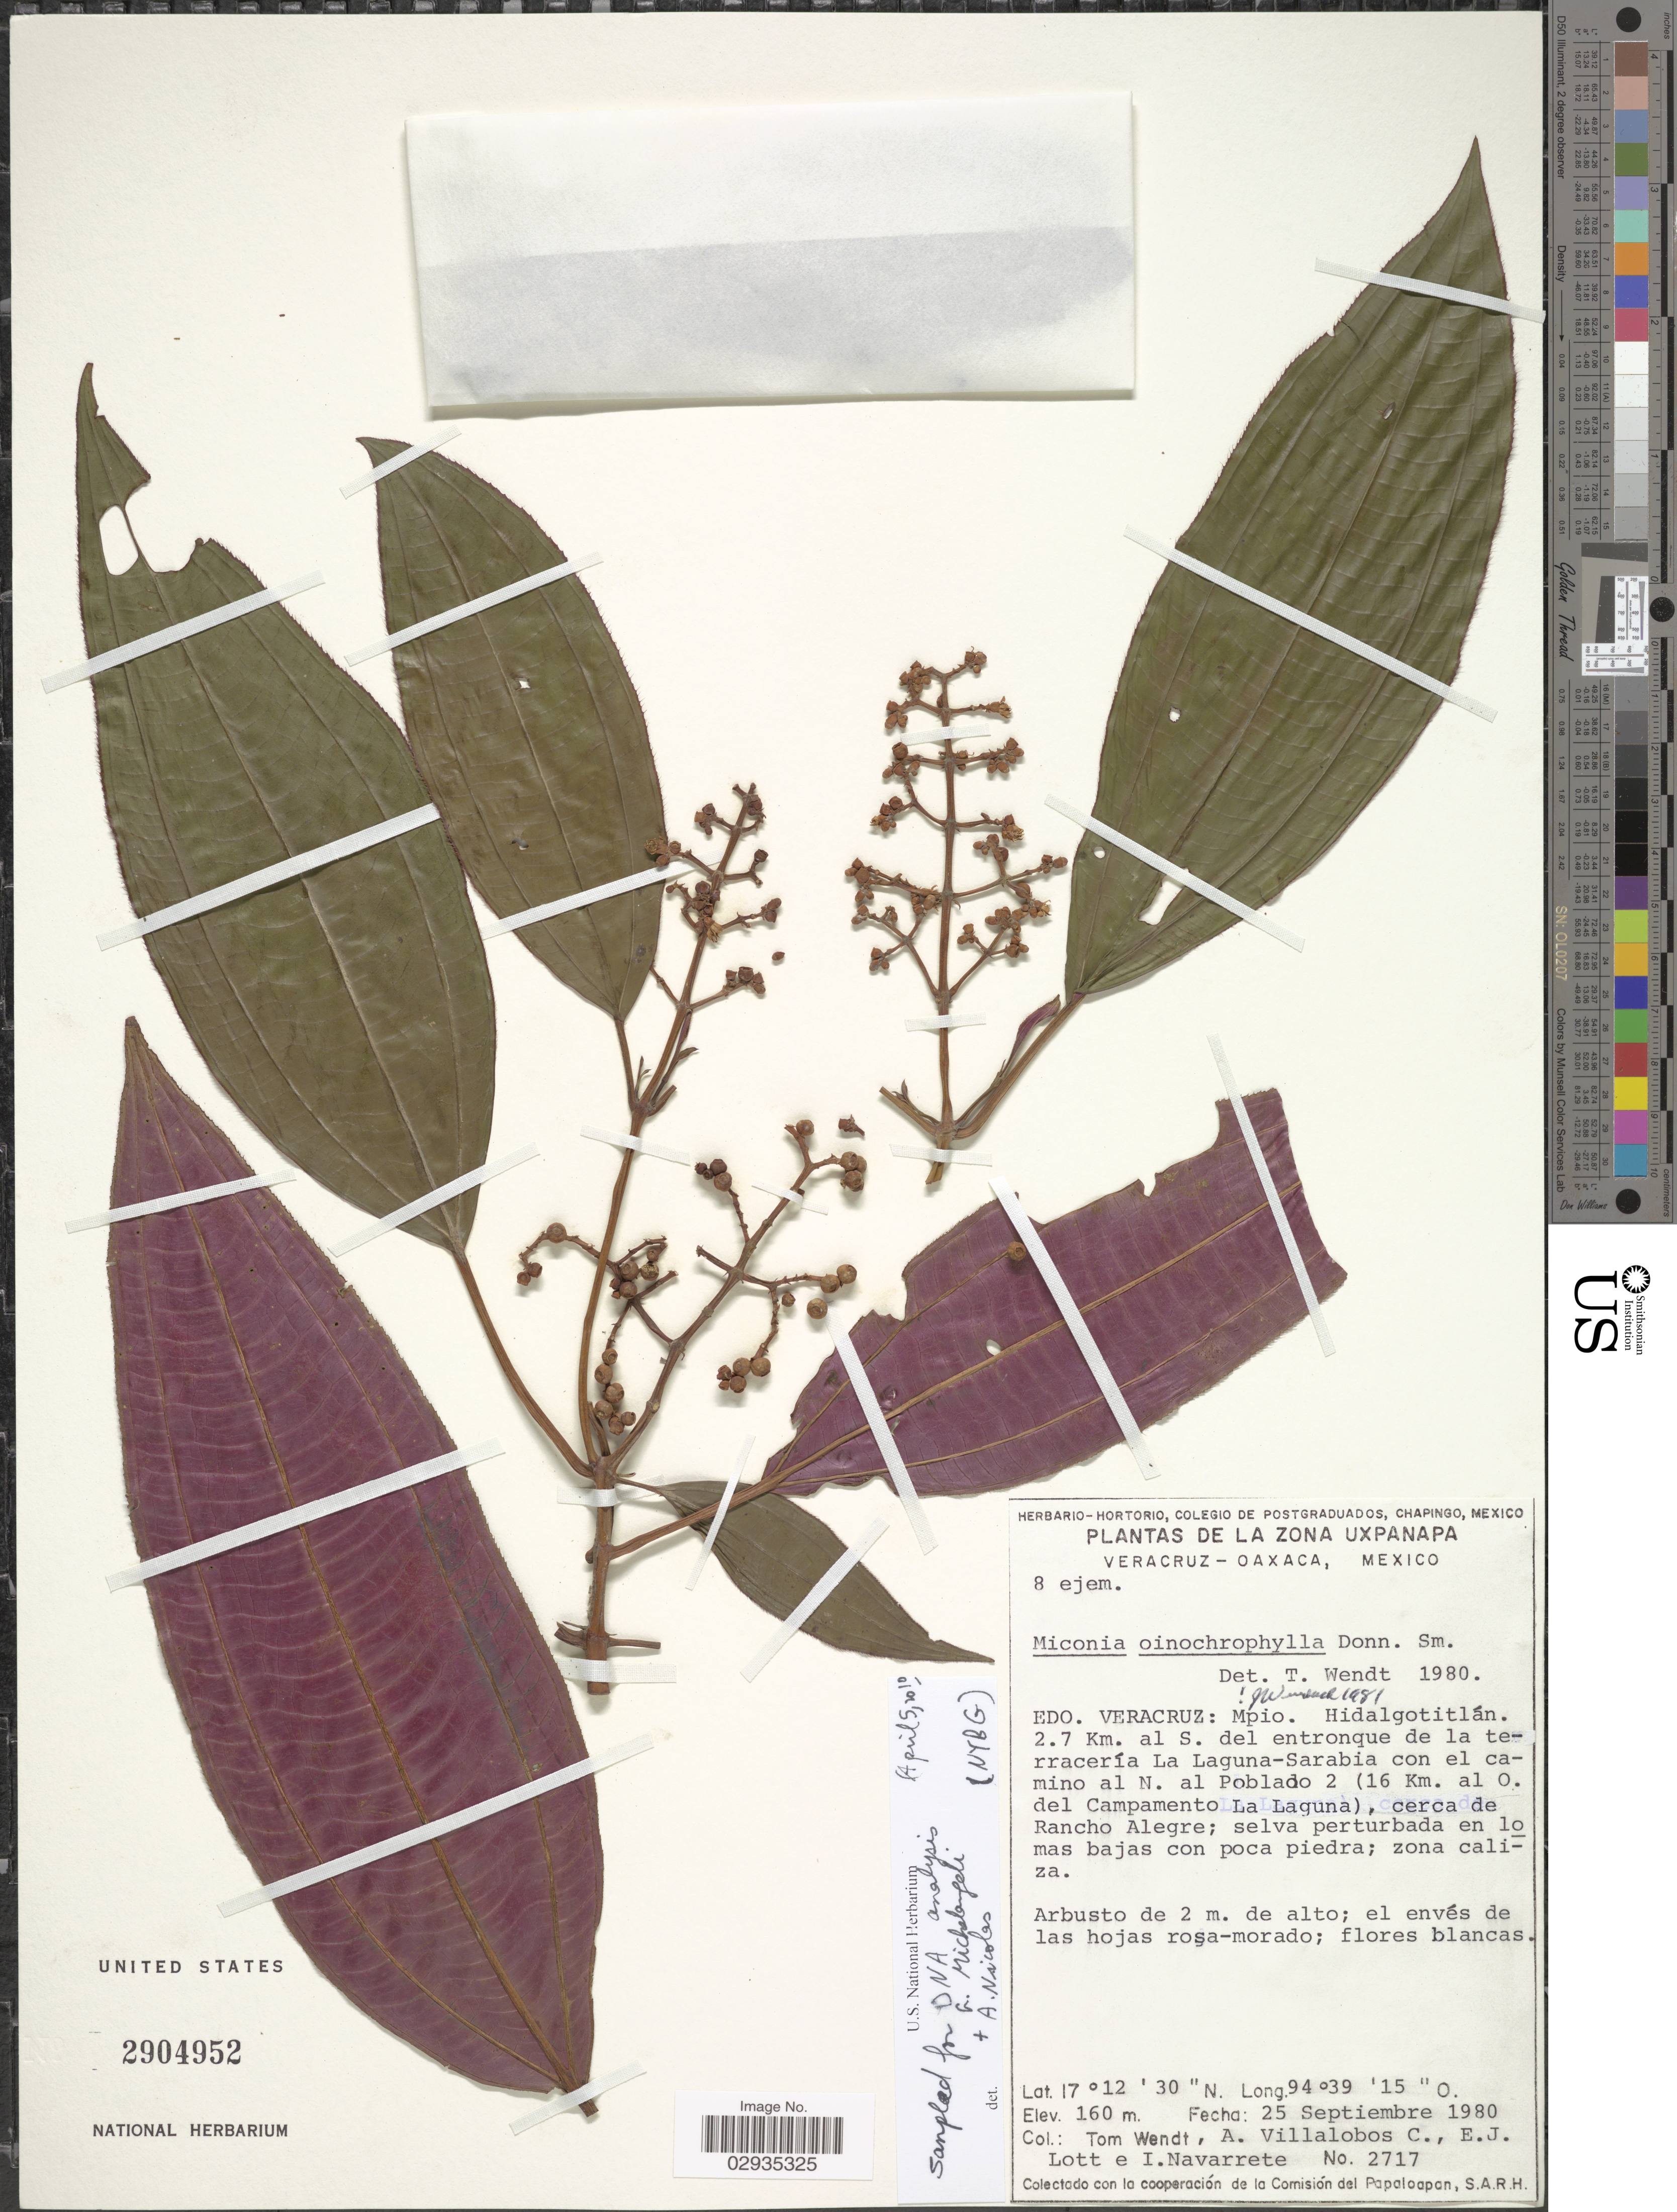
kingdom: Plantae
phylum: Tracheophyta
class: Magnoliopsida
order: Myrtales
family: Melastomataceae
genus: Miconia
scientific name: Miconia oinochrophylla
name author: Donn. Sm.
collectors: T. L. Wendt, A. Villalobos C., E. Lott & I. Navarrete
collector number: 2717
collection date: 1980-09-25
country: Mexico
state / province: Veracruz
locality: Edo. Veracruz, Mpio. Hidalgotitlán, 2.7 Km. al S. del entronque de la terracería La Laguna-Sarabia con el camino N. al Poblado 2 (16 Km. al O. del Campamento La Laguna), cerca de Rancho Alegre.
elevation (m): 160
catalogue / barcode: US 2904952